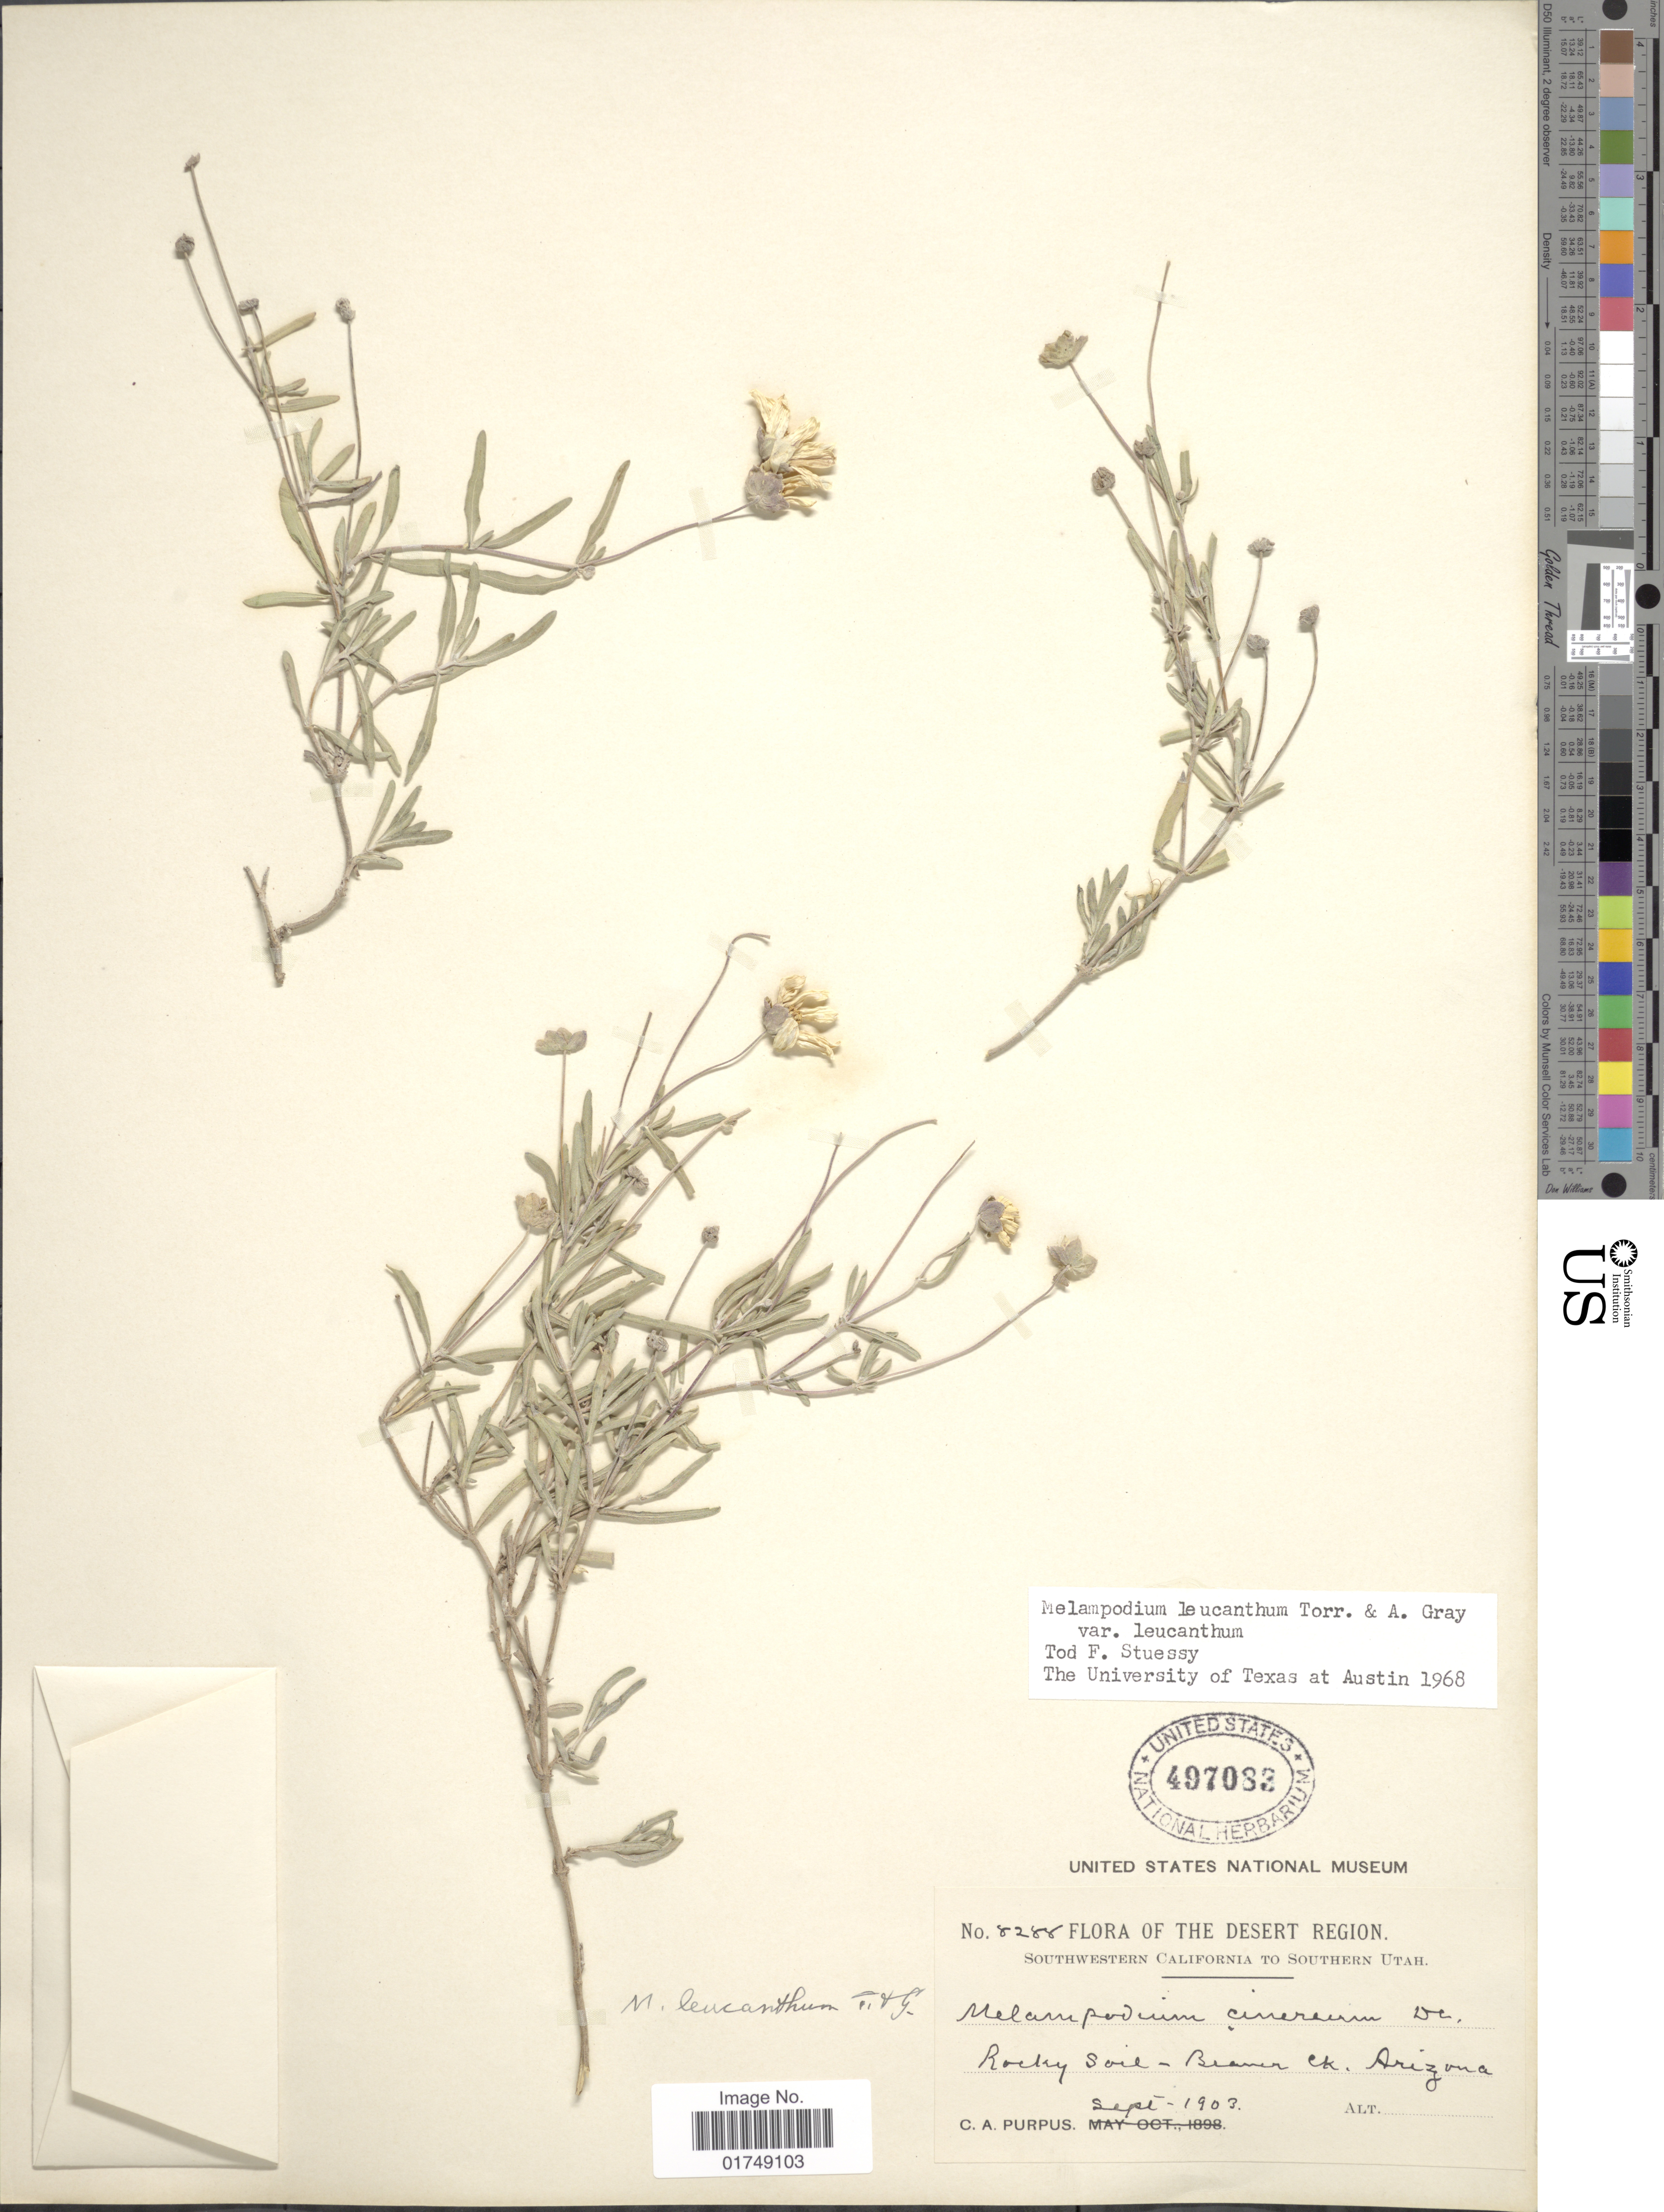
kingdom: Plantae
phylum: Tracheophyta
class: Magnoliopsida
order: Asterales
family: Asteraceae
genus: Melampodium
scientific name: Melampodium leucanthum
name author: Torr. & A. Gray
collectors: C. A. Purpus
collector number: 8288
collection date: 1903-09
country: United States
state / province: Arizona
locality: The Desert Region, Beaver Ck.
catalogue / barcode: US 497083